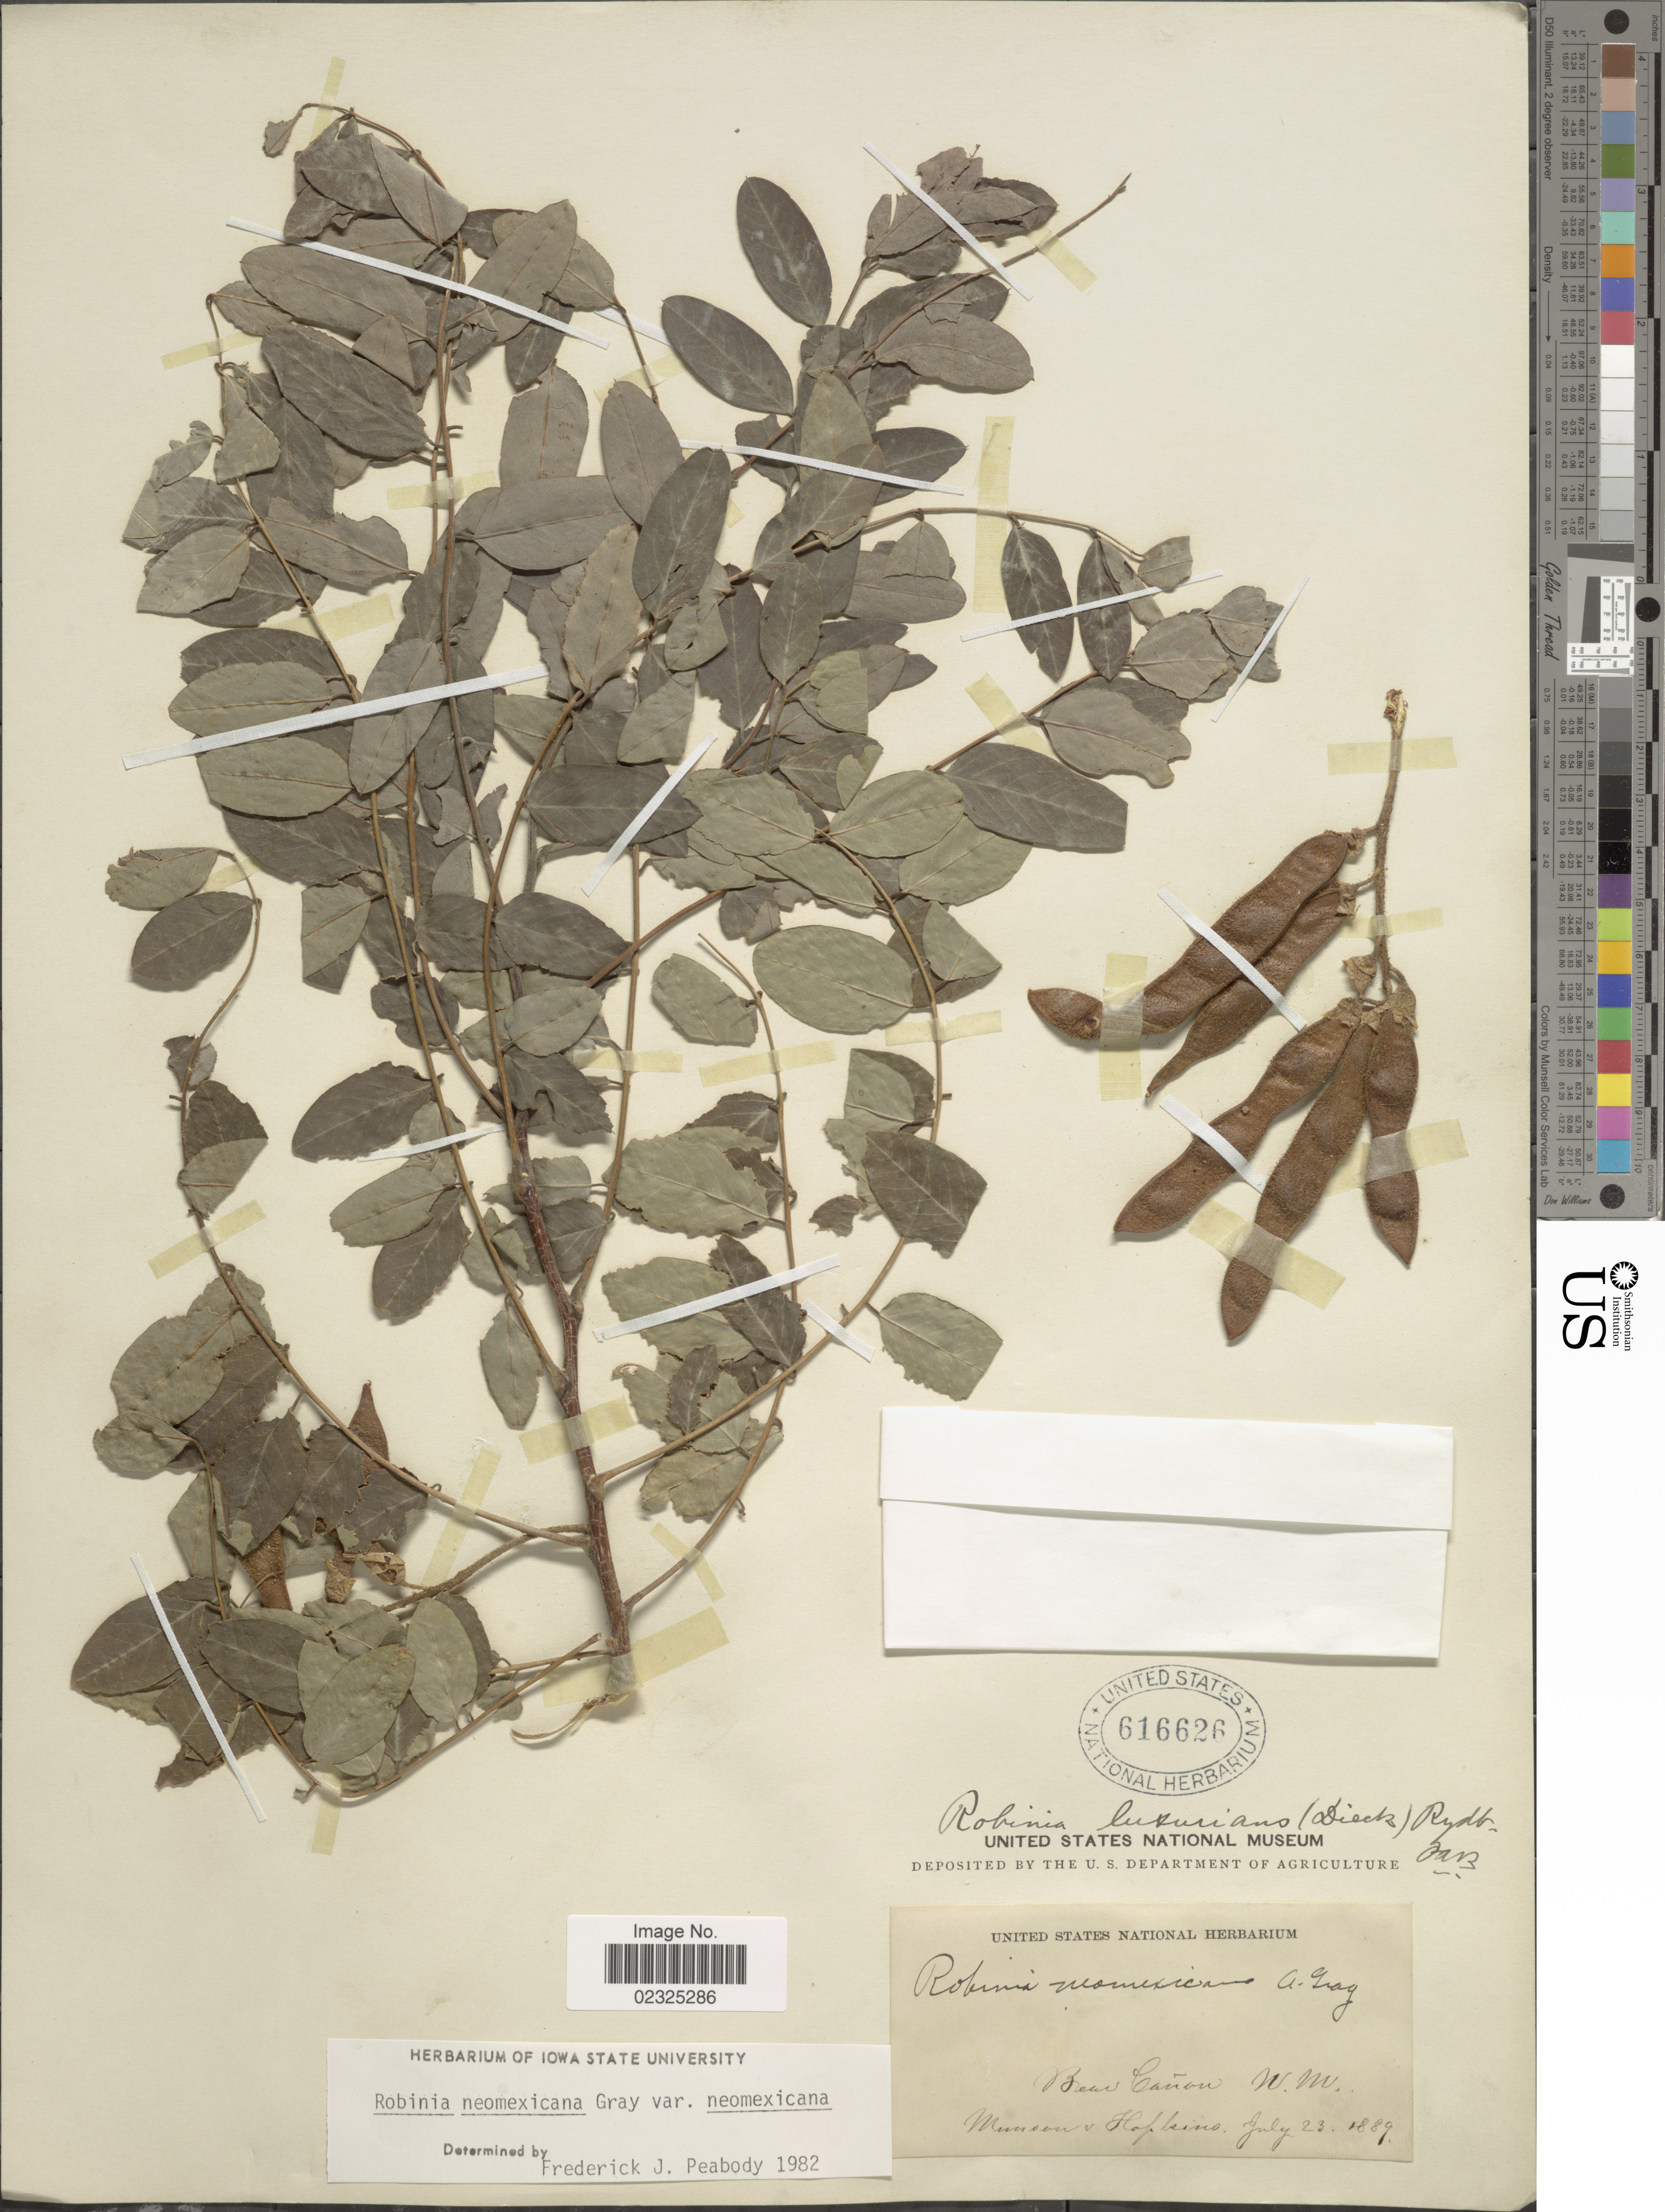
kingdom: Plantae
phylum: Tracheophyta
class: Magnoliopsida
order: Fabales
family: Fabaceae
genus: Robinia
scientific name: Robinia neomexicana var. neomexicana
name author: A. Gray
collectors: -. Munson & -. Hopkins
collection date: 1889-07-23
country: United States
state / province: New Mexico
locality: Bear Cañon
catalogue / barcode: US 616626